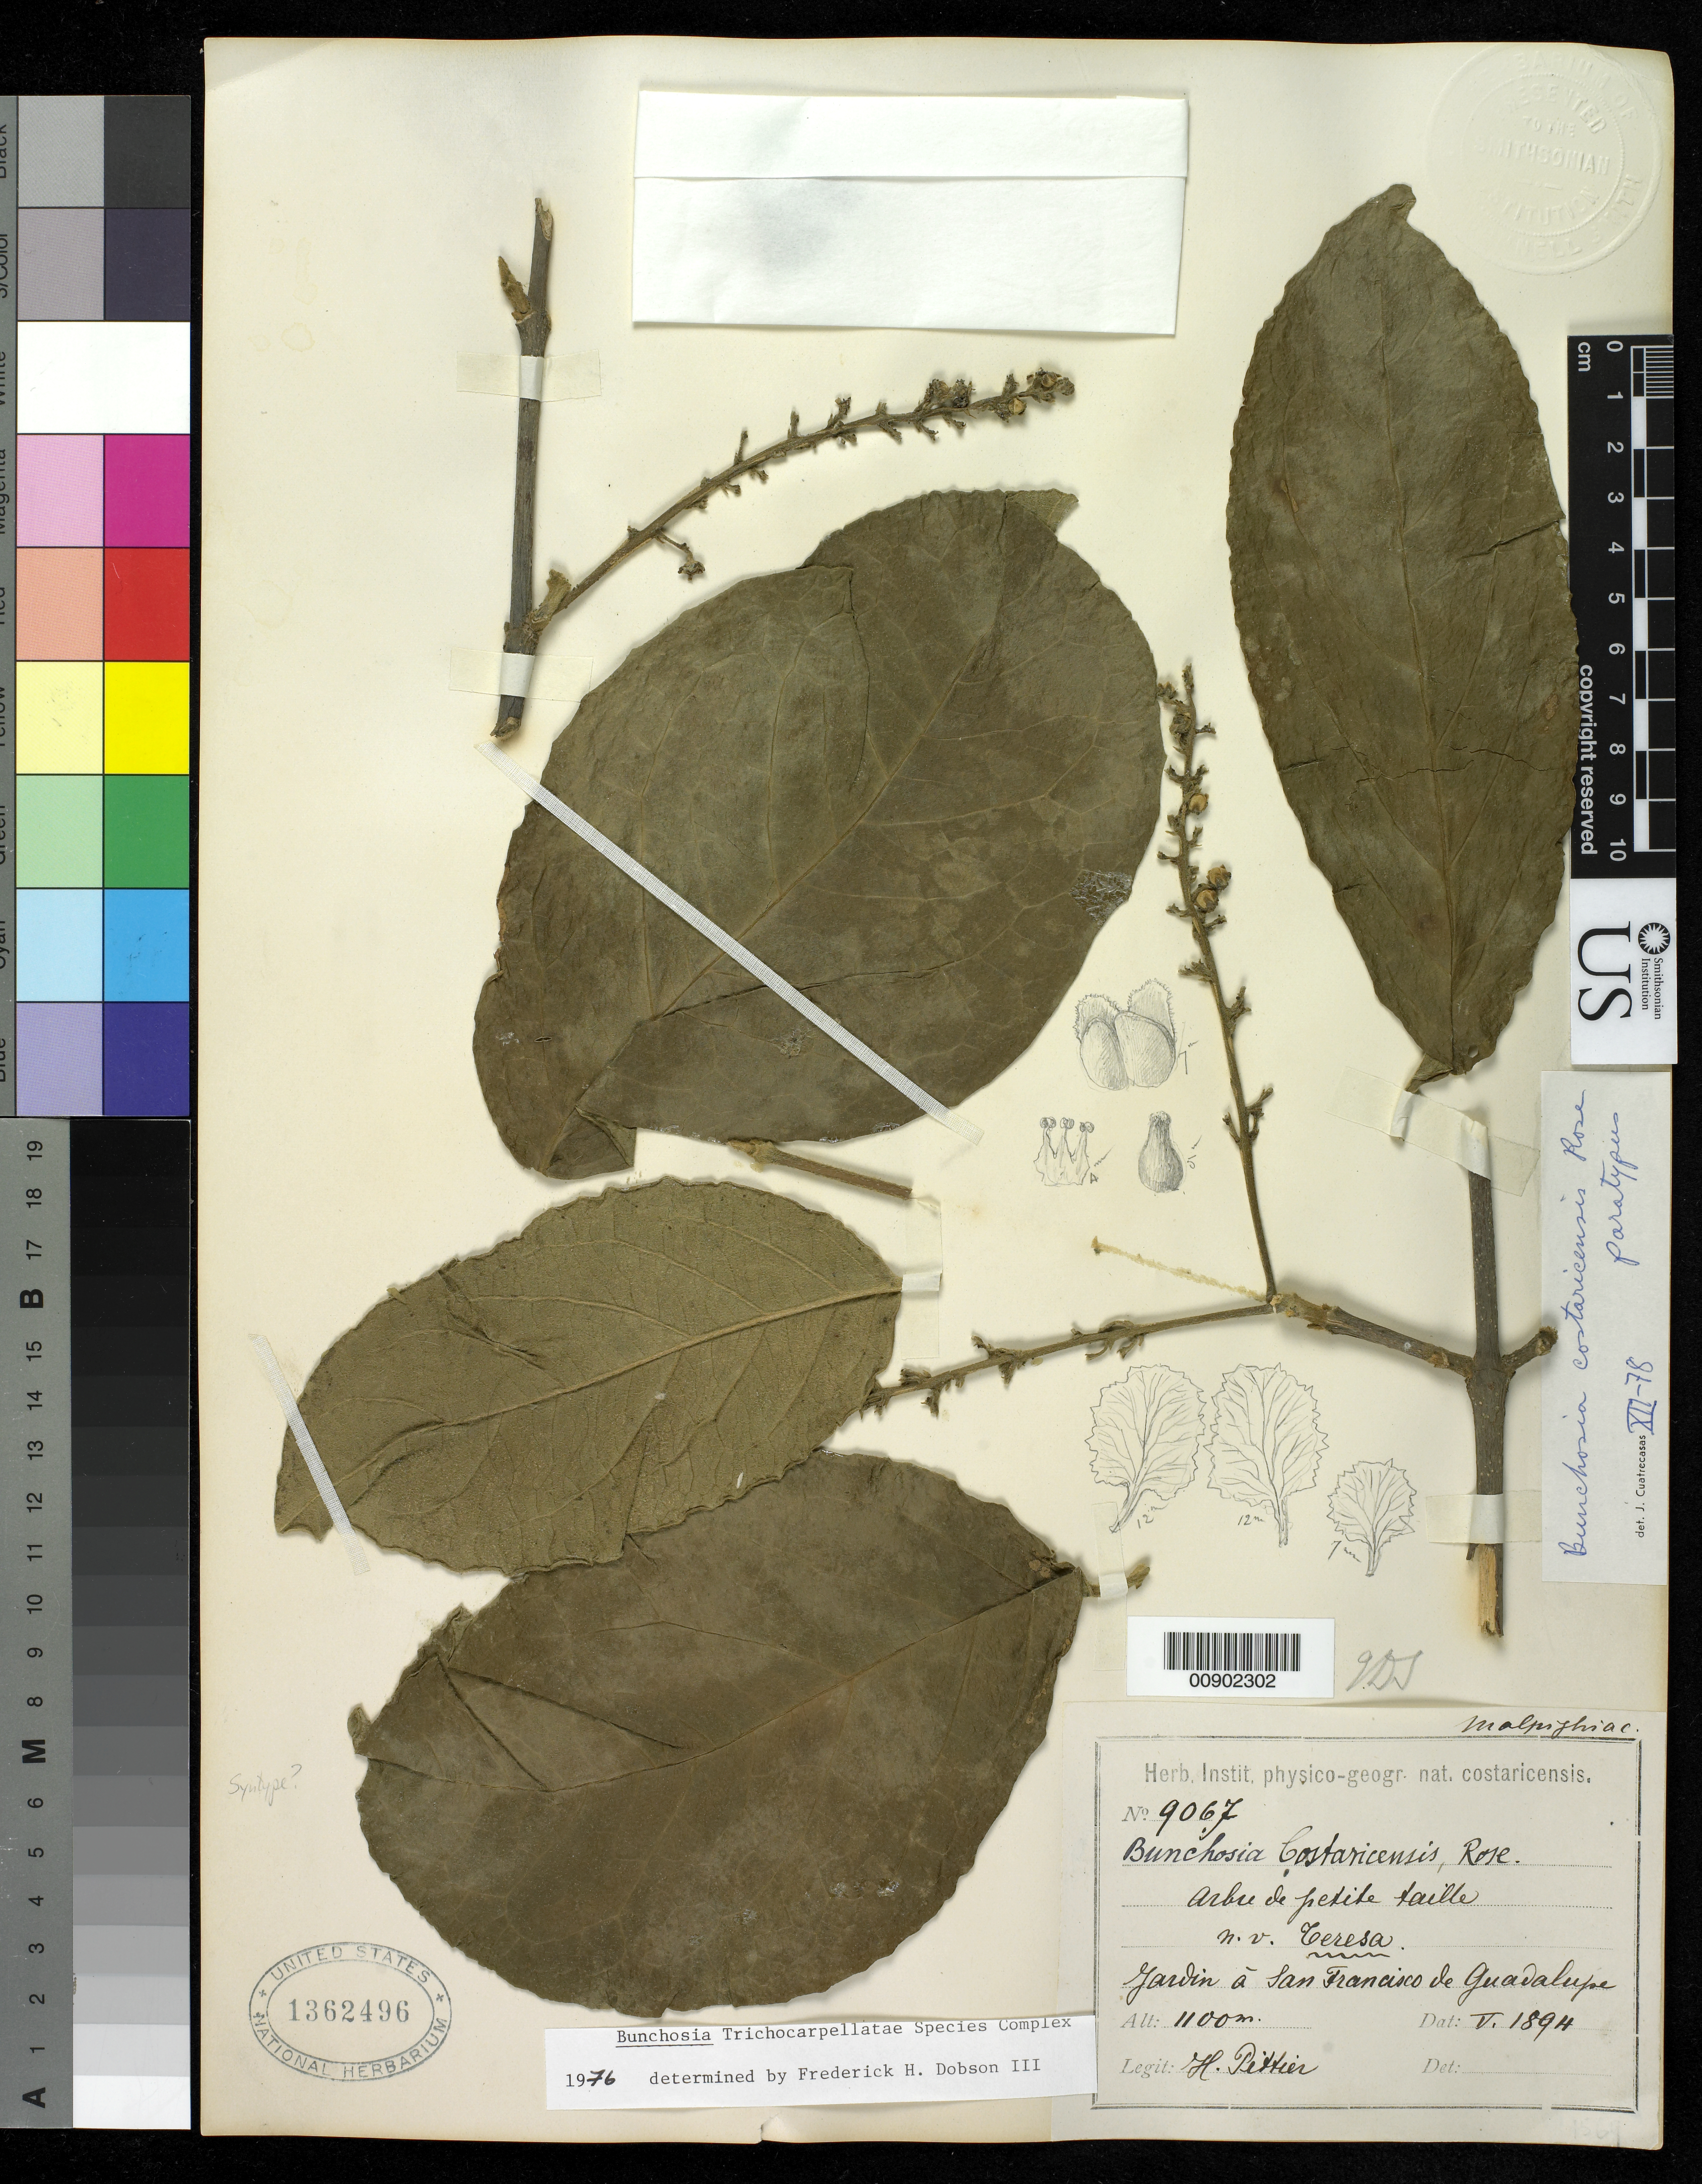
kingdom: Plantae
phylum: Tracheophyta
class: Magnoliopsida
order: Malpighiales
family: Malpighiaceae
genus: Bunchosia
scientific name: Bunchosia costaricensis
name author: Rose ex Donn. Sm. in Pittier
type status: Syntype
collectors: H. F. Pittier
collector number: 9067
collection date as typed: May 1894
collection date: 1894-05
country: Costa Rica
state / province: San José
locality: Jardin à San Francisco de Guadalupe.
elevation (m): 1100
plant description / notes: Reprinted in Prim. Fl. Costaric. 2(1): 63-64 (1898).; Lectotype collection is Tonduz 8944 as designated by W.R. Anderson, Contr. Univ. Mich. Herb. 25: 84 (2007).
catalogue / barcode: US 1362496